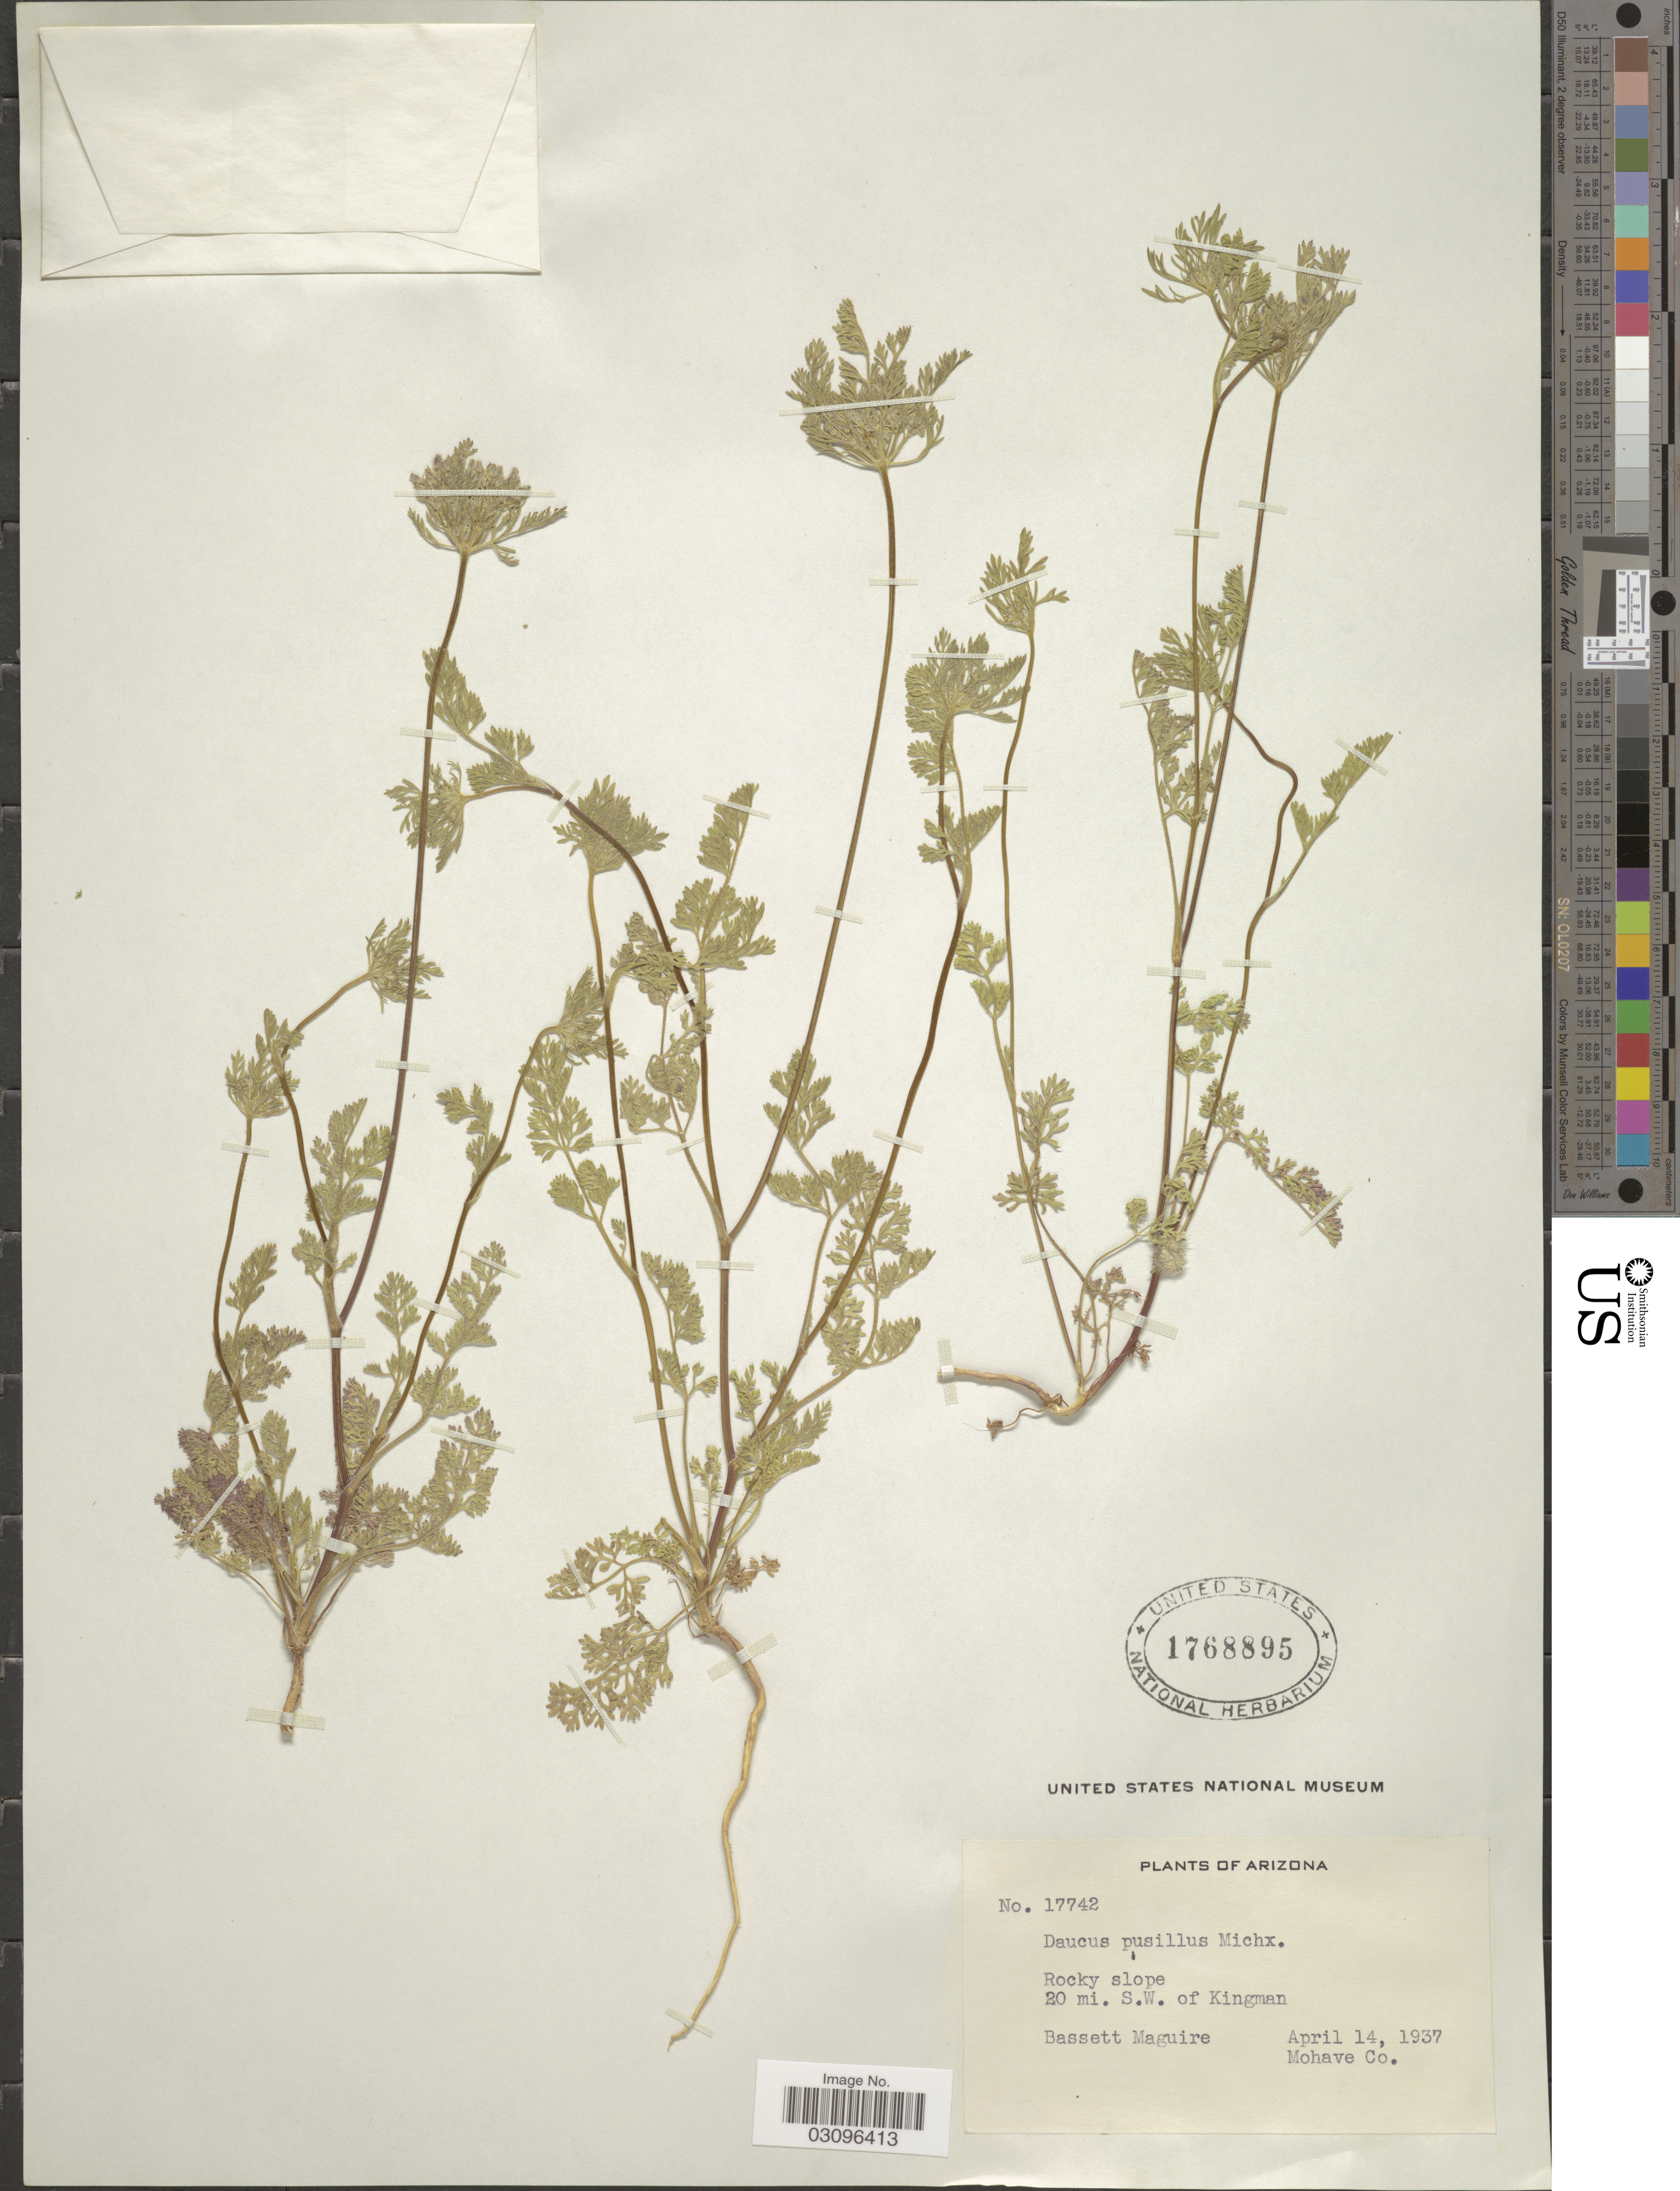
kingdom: Plantae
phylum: Tracheophyta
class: Magnoliopsida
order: Apiales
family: Apiaceae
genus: Daucus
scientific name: Daucus pusillus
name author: Michx.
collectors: B. Maguire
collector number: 17742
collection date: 1937-04-14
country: United States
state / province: Arizona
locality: Rocky slope. 20 mi. S.W. of Kingman. Mohave Co.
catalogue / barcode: US 1768895